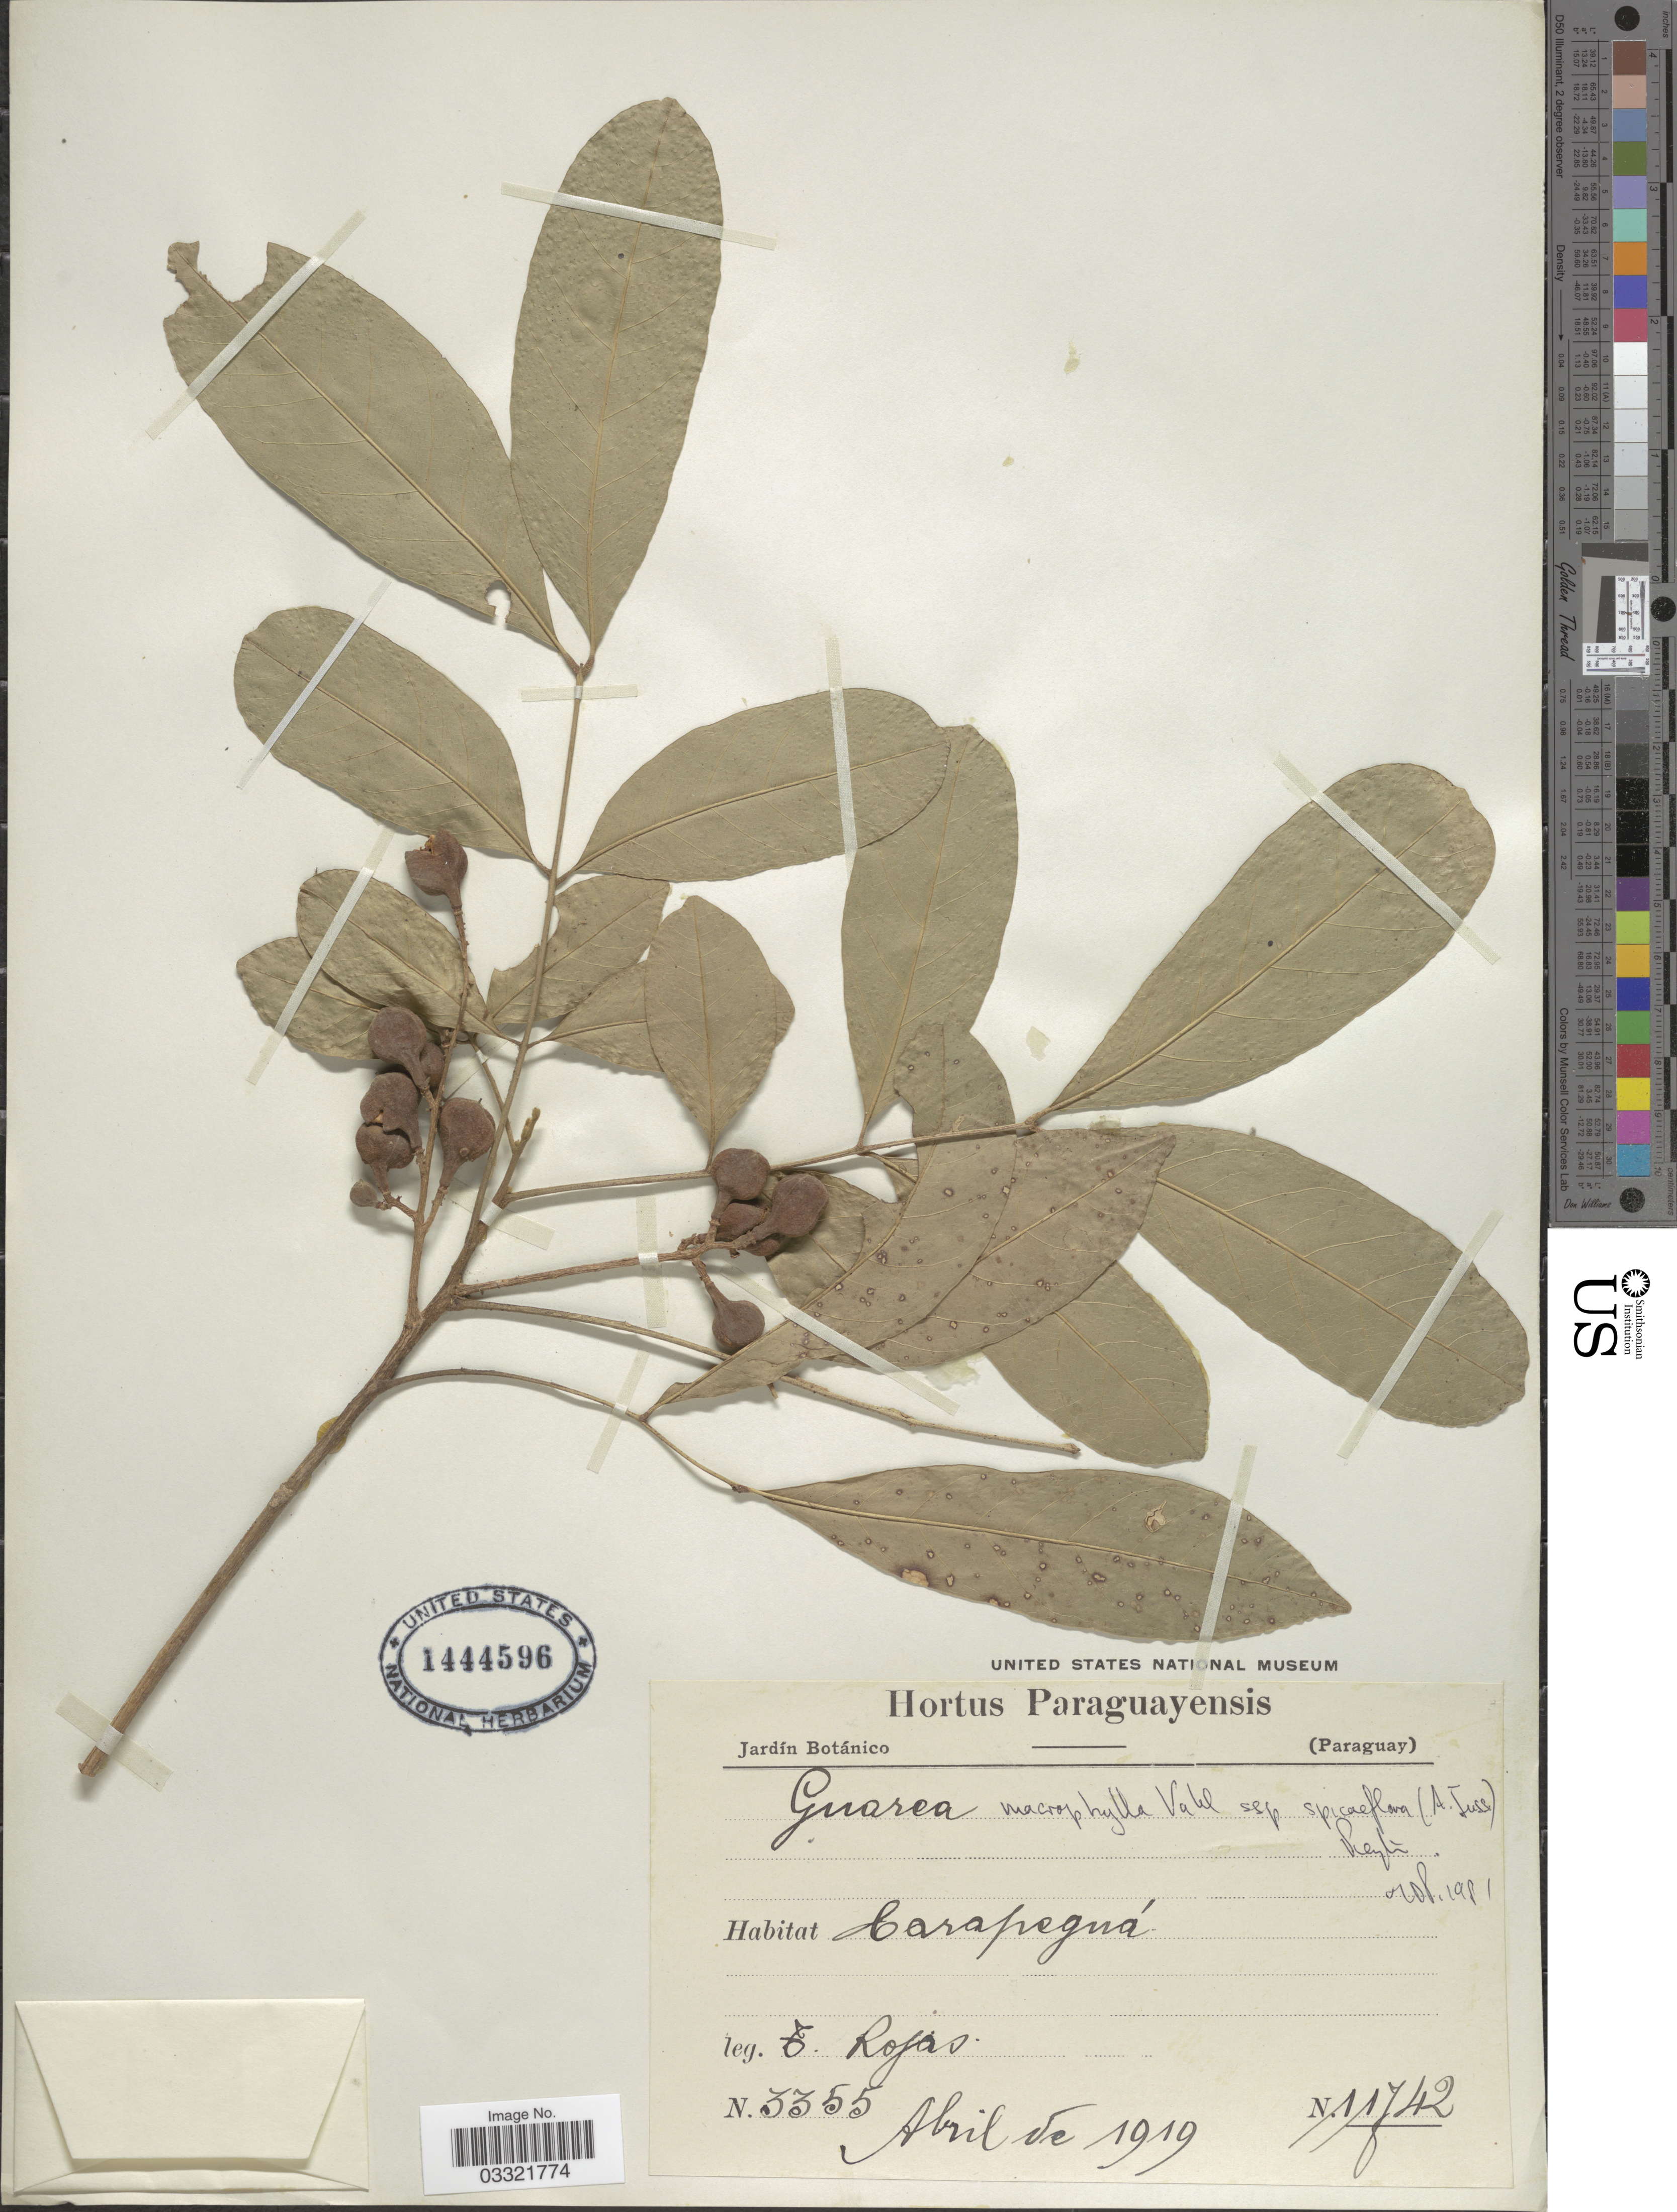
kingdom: Plantae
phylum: Tracheophyta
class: Magnoliopsida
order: Sapindales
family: Meliaceae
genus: Guarea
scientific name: Guarea macrophylla subsp. spiciflora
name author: (A. Juss.) T.D. Penn.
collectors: T. Rojas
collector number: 3355/11742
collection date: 1919-04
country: Paraguay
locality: Carapeguá.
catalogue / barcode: US 1444596